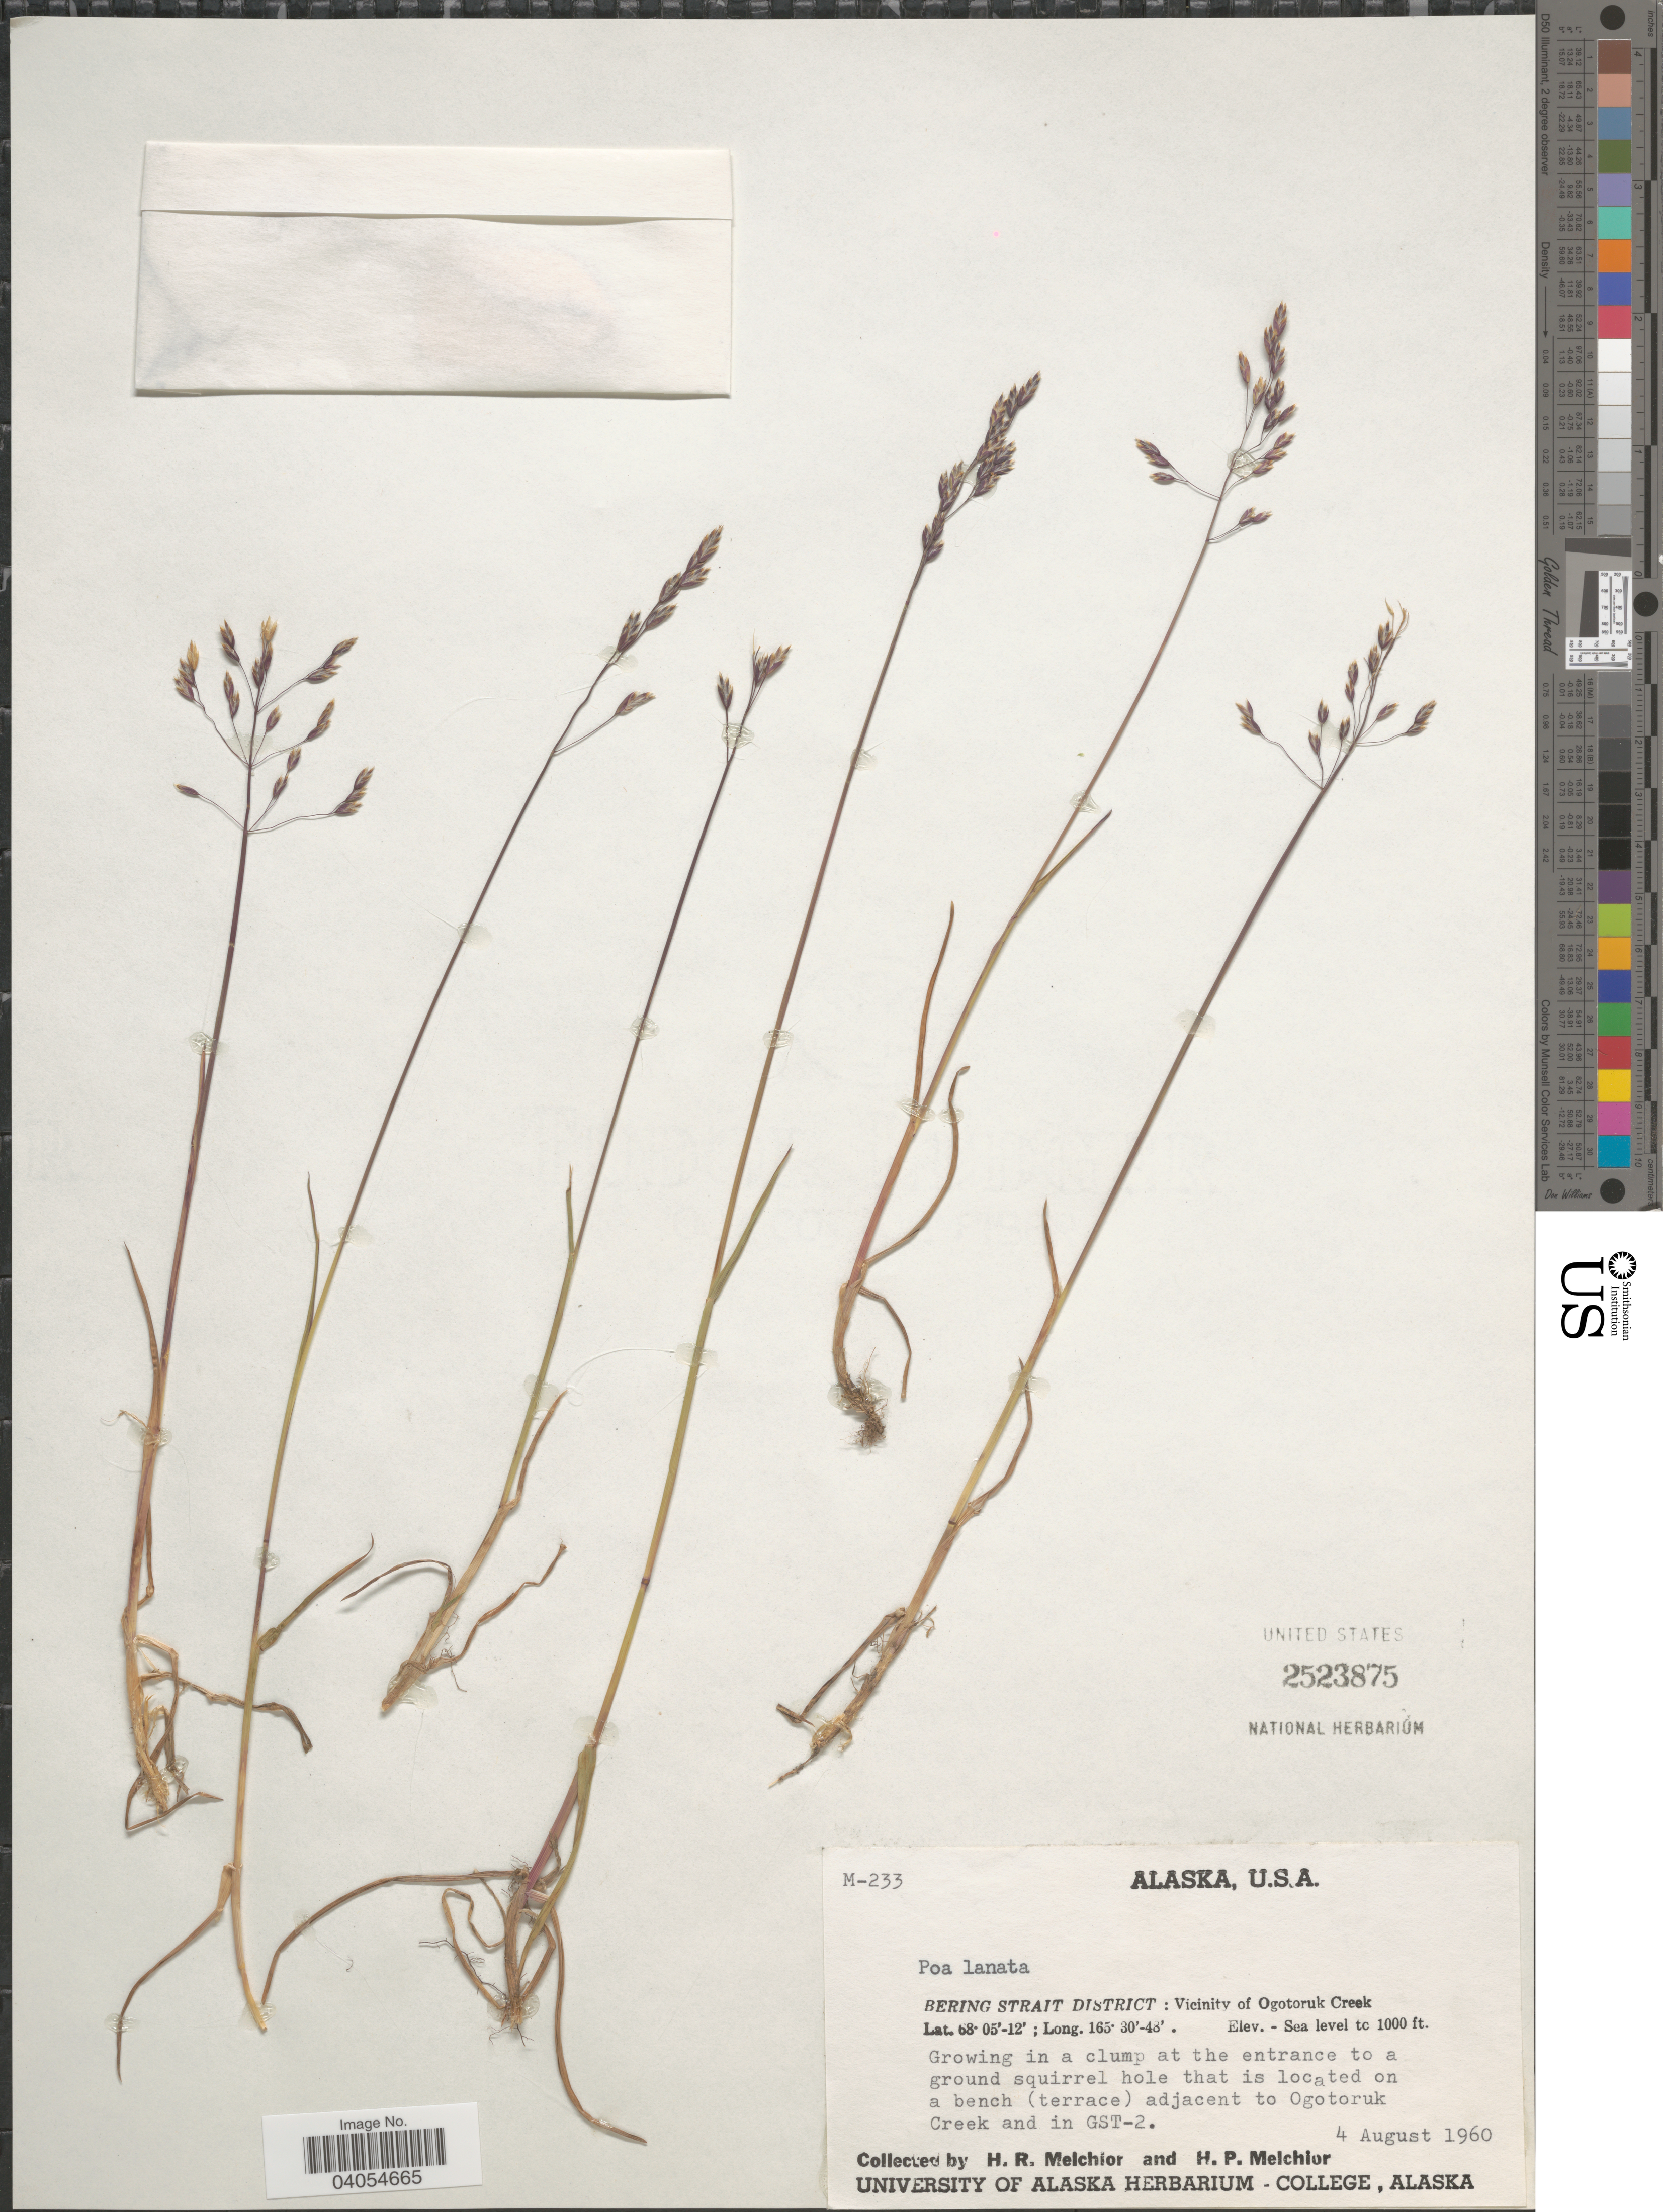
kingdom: Plantae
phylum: Tracheophyta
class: Liliopsida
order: Poales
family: Poaceae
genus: Poa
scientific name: Poa arctica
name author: R. Br.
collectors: H. R. Melchior & H. P. Melchior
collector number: M-233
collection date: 1960-08-04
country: United States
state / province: Alaska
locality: Bering Strait District: Vicinity of Ogotoruk Creek. At the entrance to a ground squirrel hole that is located on a bench (terrace) adjacent to Ogotoruk Creek and in GST-2.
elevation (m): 0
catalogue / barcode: US 2523875